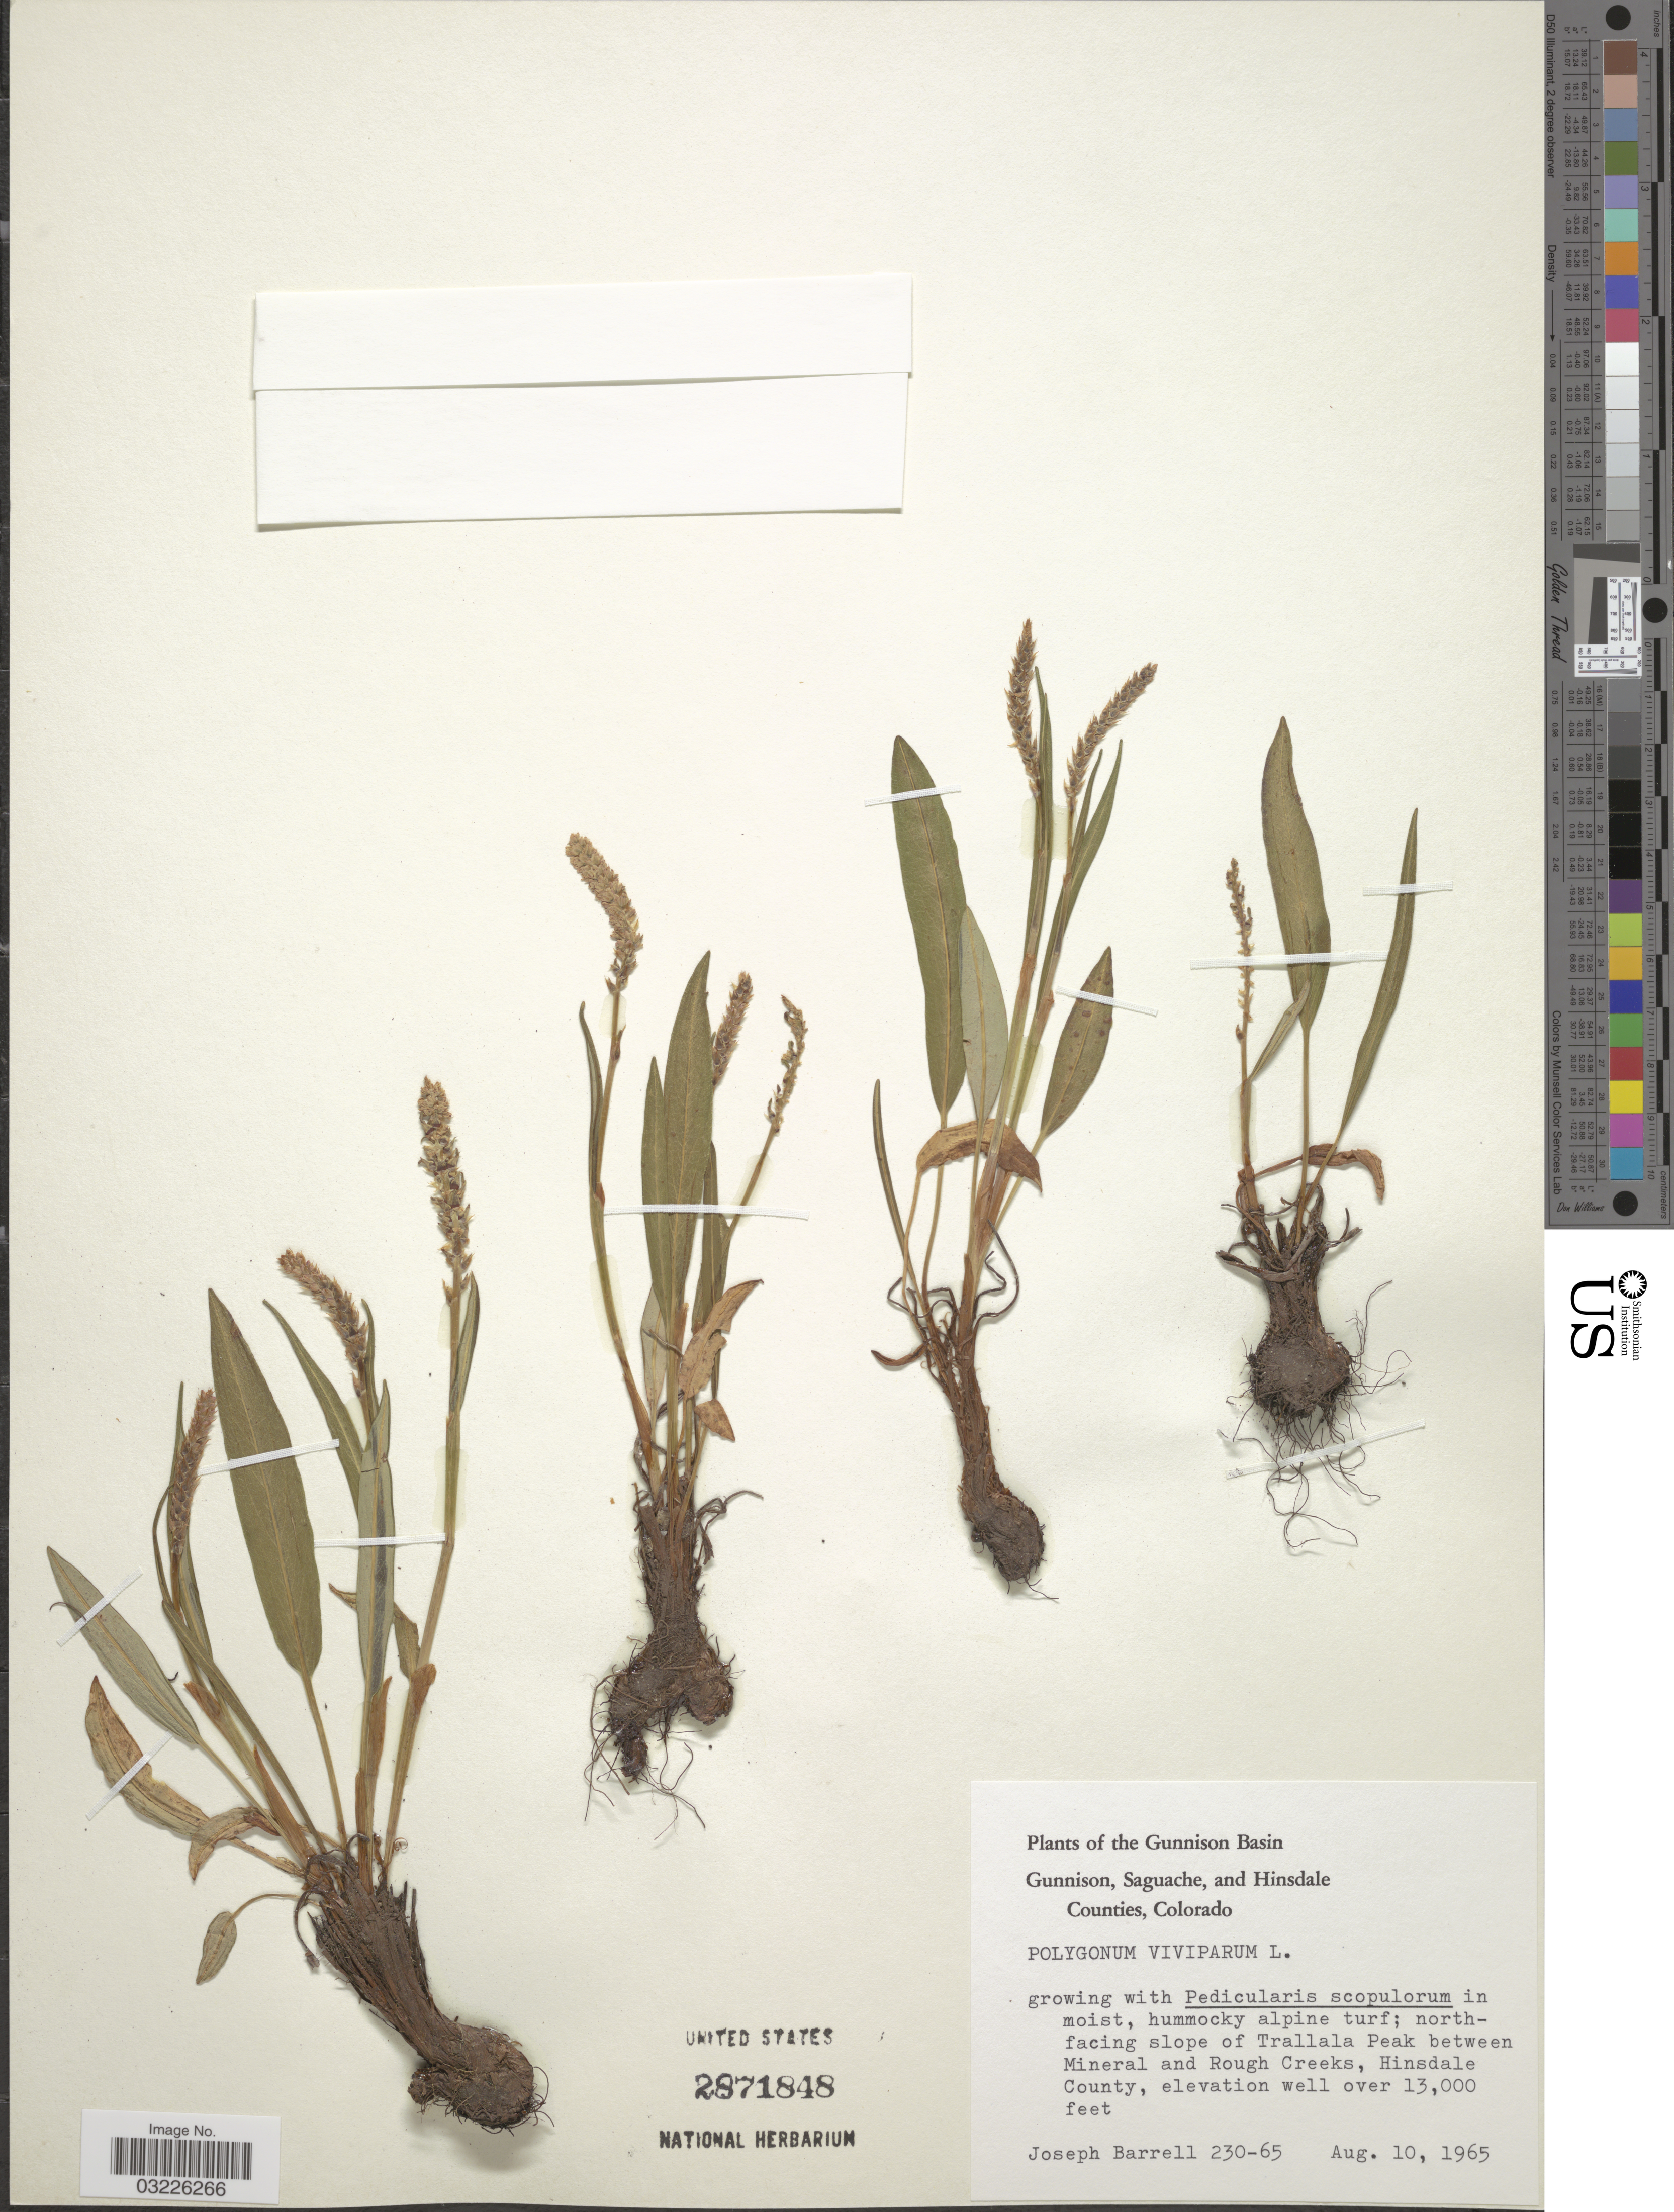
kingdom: Plantae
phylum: Tracheophyta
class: Magnoliopsida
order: Caryophyllales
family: Polygonaceae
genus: Bistorta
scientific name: Bistorta vivipara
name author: (L.) Delarbre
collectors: J. Barrell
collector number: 230-65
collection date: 1965-08-10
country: United States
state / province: Colorado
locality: The Gunnison Basin, Hinsdale Counties, Northfacing slope of Trallala Peak between Mineral and Rough Creeks, Hinsdale County.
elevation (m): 3962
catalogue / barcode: US 2871848